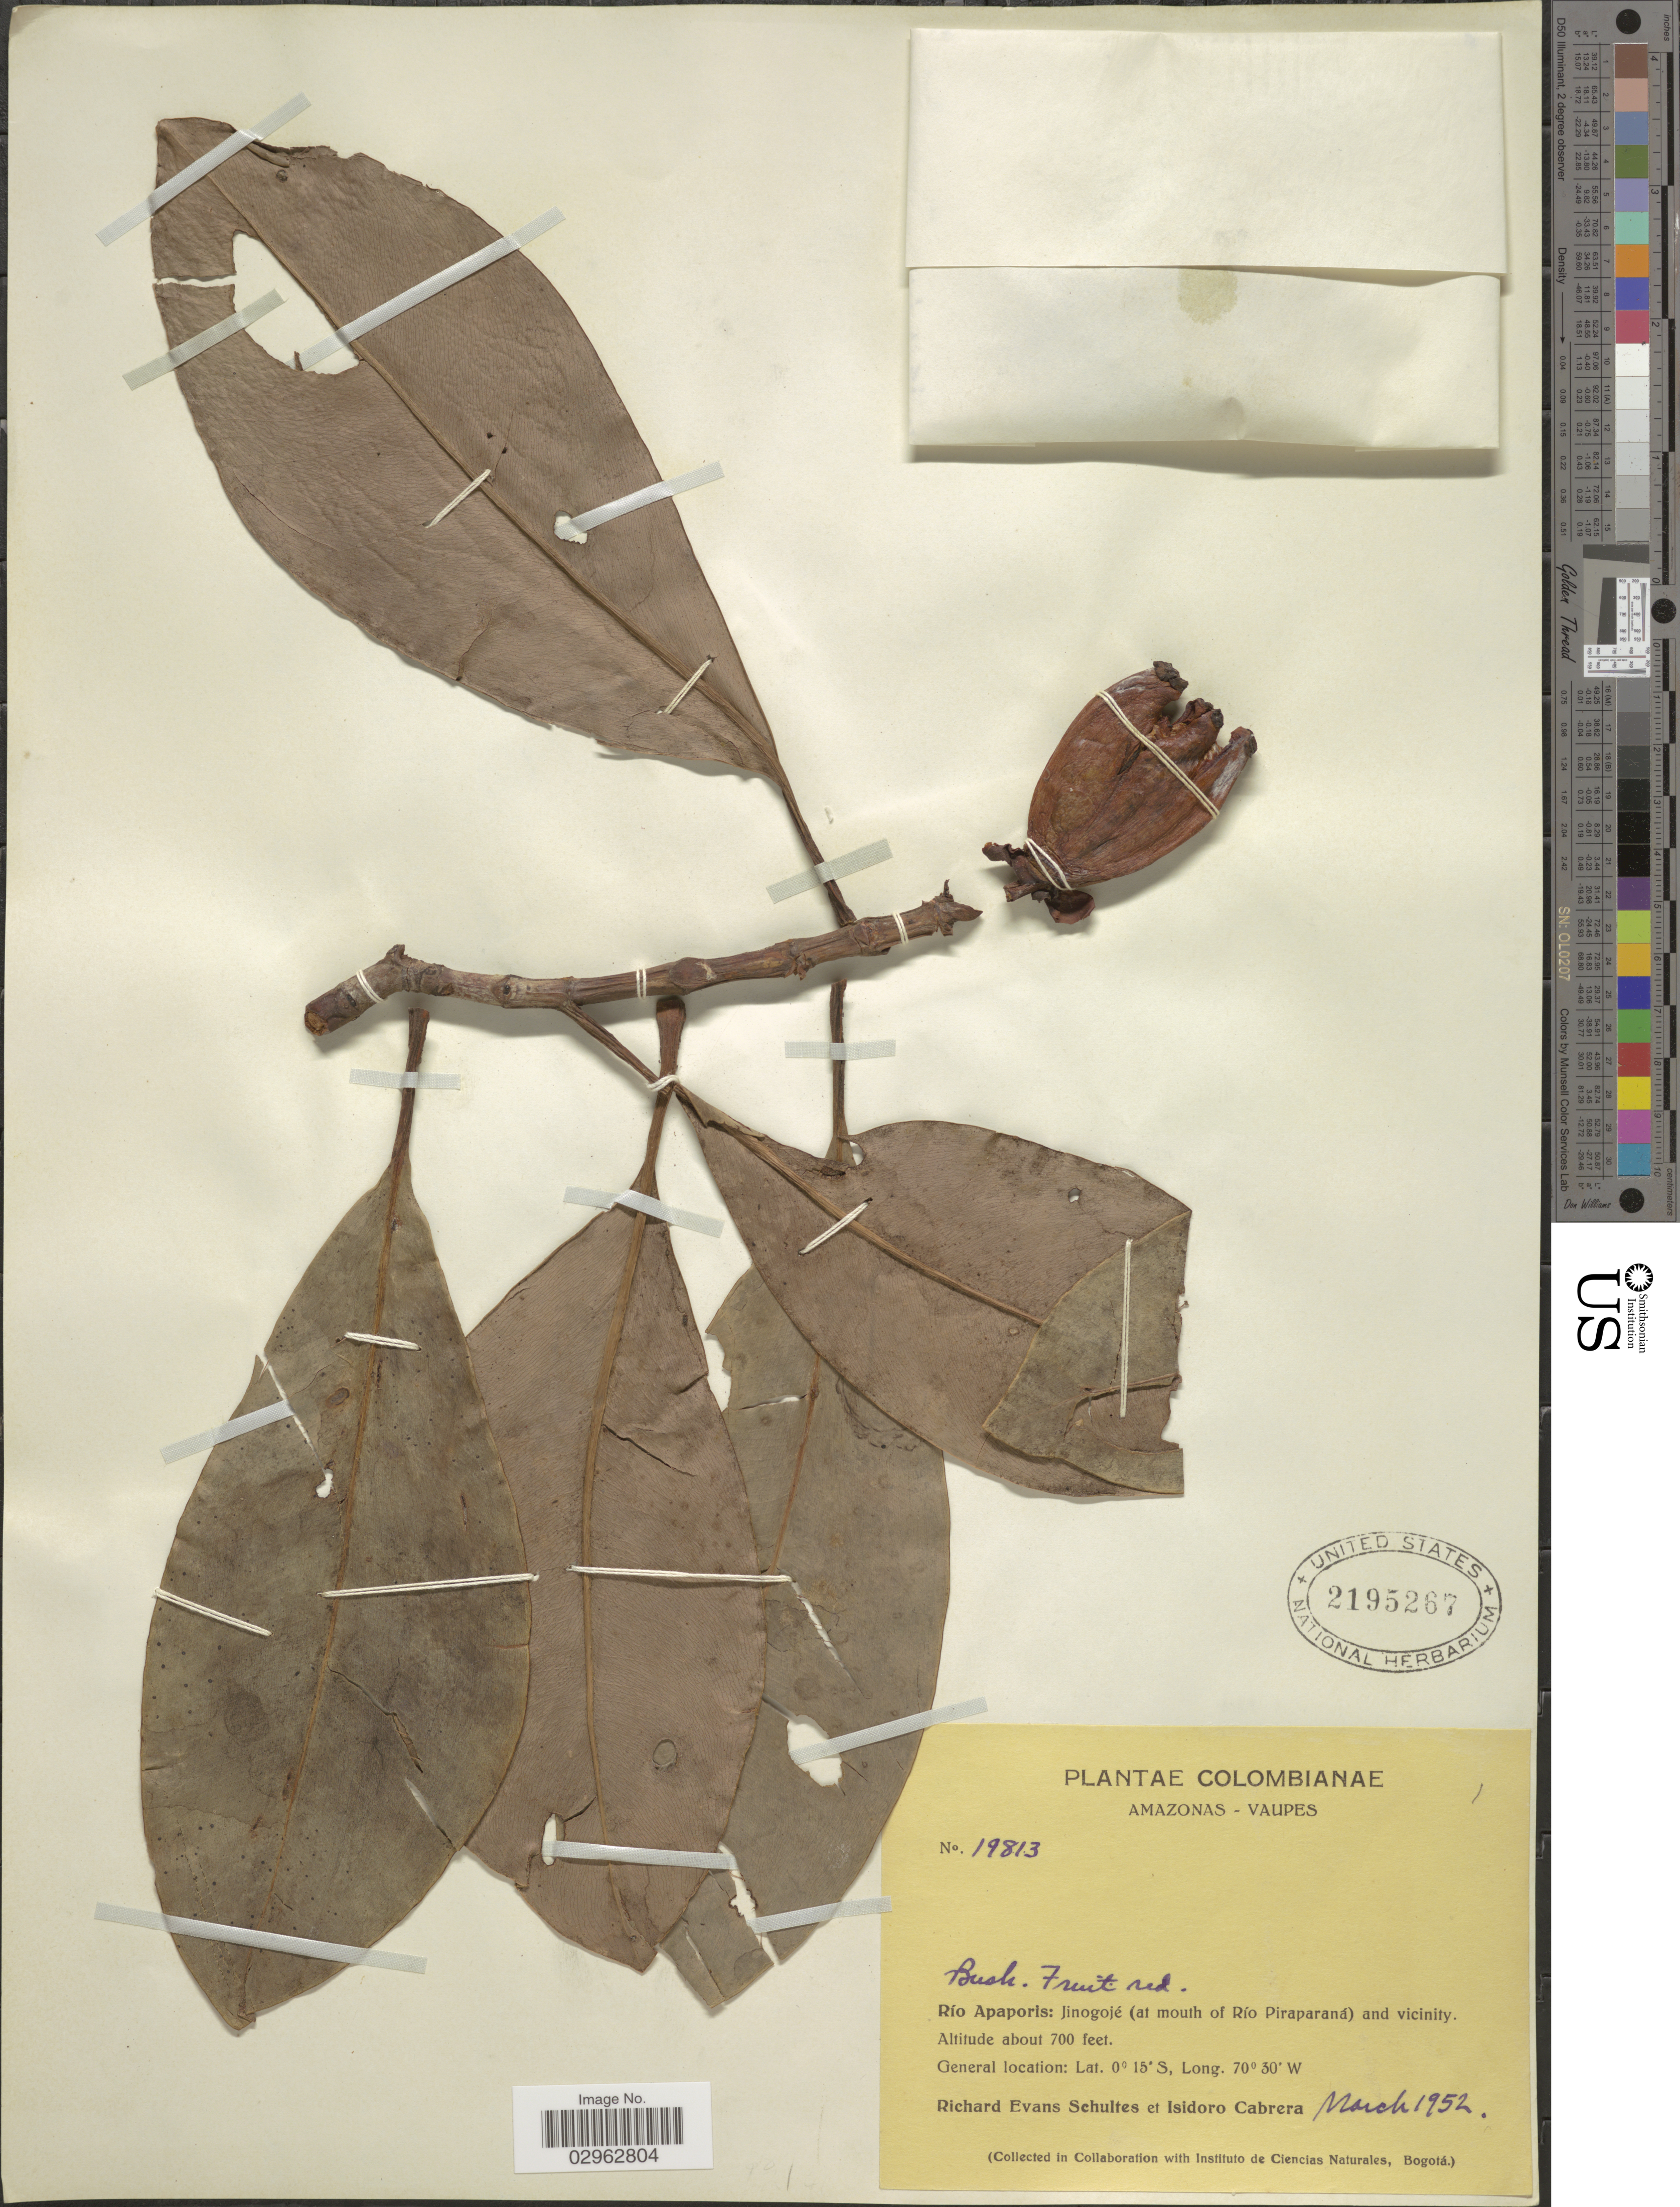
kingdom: Plantae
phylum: Tracheophyta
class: Magnoliopsida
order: Malpighiales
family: Clusiaceae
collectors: R. E. Schultes & I. Cabrera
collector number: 19813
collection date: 1952-03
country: Colombia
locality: Amazonas - Vaupes. Río Apaporis: Jinogojé (at mouth of Río Piraparaná) and vicinity.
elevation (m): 213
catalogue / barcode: US 2195267